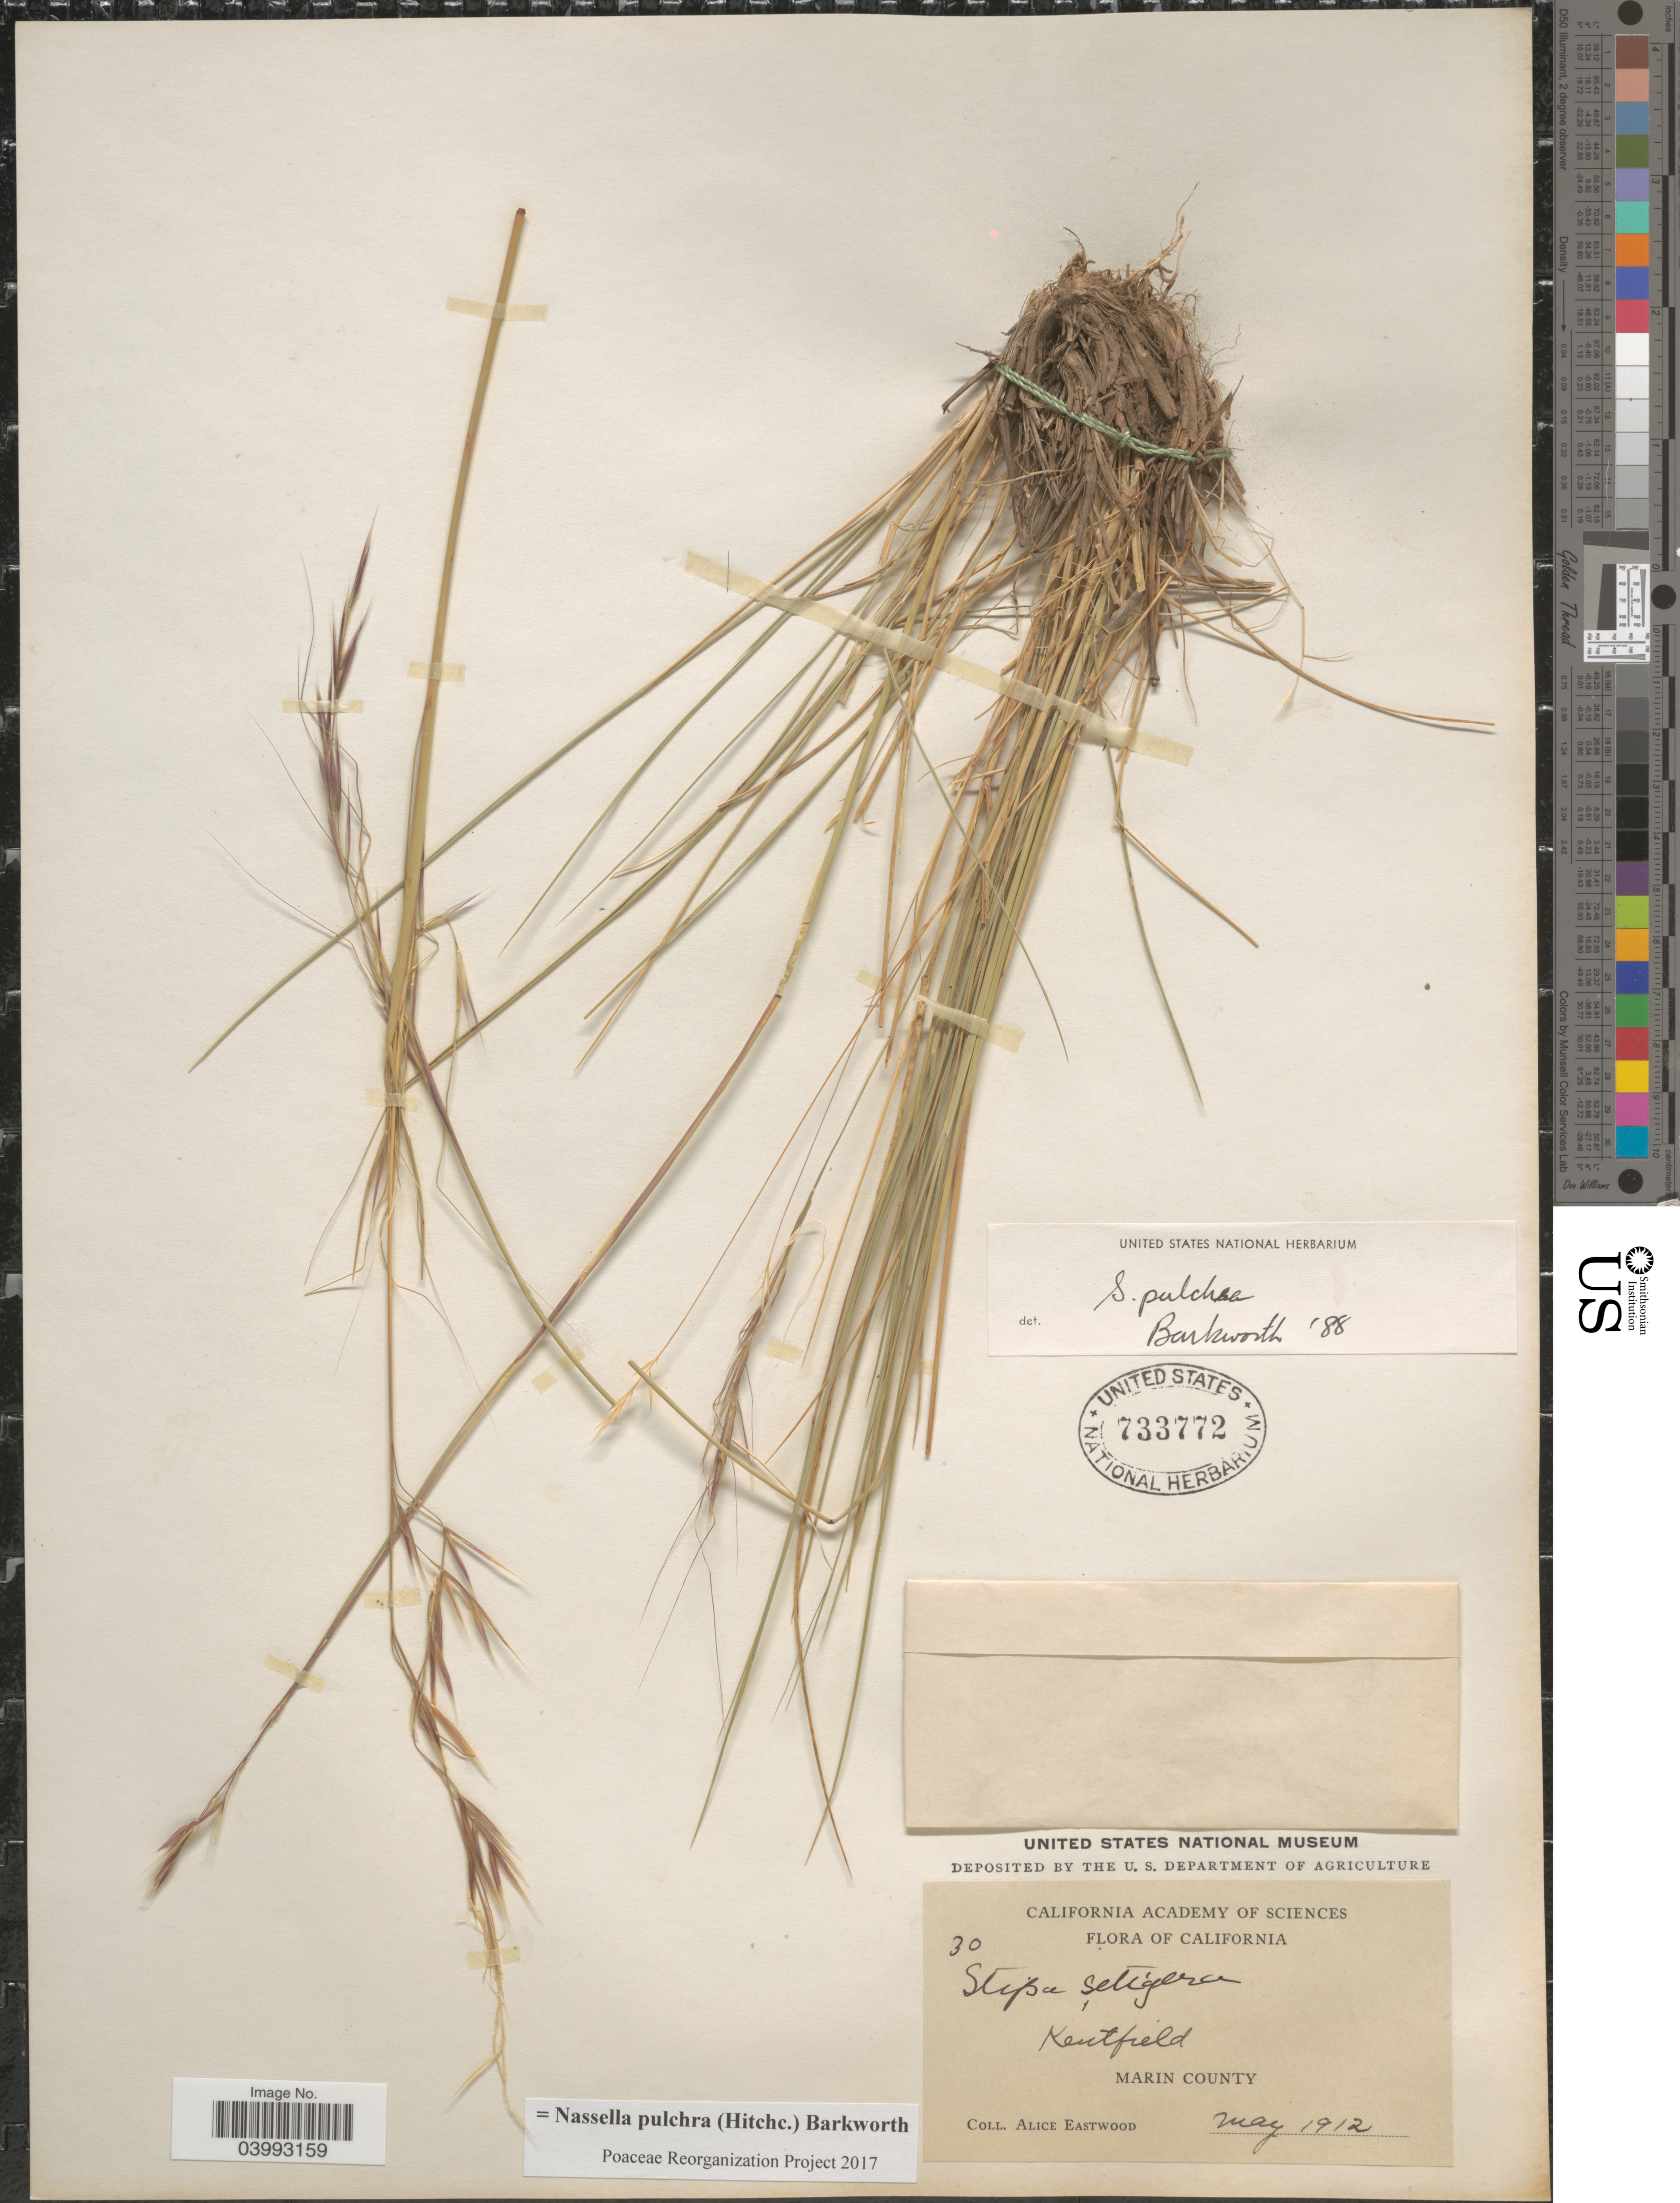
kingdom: Plantae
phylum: Tracheophyta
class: Liliopsida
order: Poales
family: Poaceae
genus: Nassella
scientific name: Nassella pulchra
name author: (Hitchc.) Barkworth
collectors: A. Eastwood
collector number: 30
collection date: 1912-05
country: United States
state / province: California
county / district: Marin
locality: Kentfield. Marin County.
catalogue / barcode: US 733772